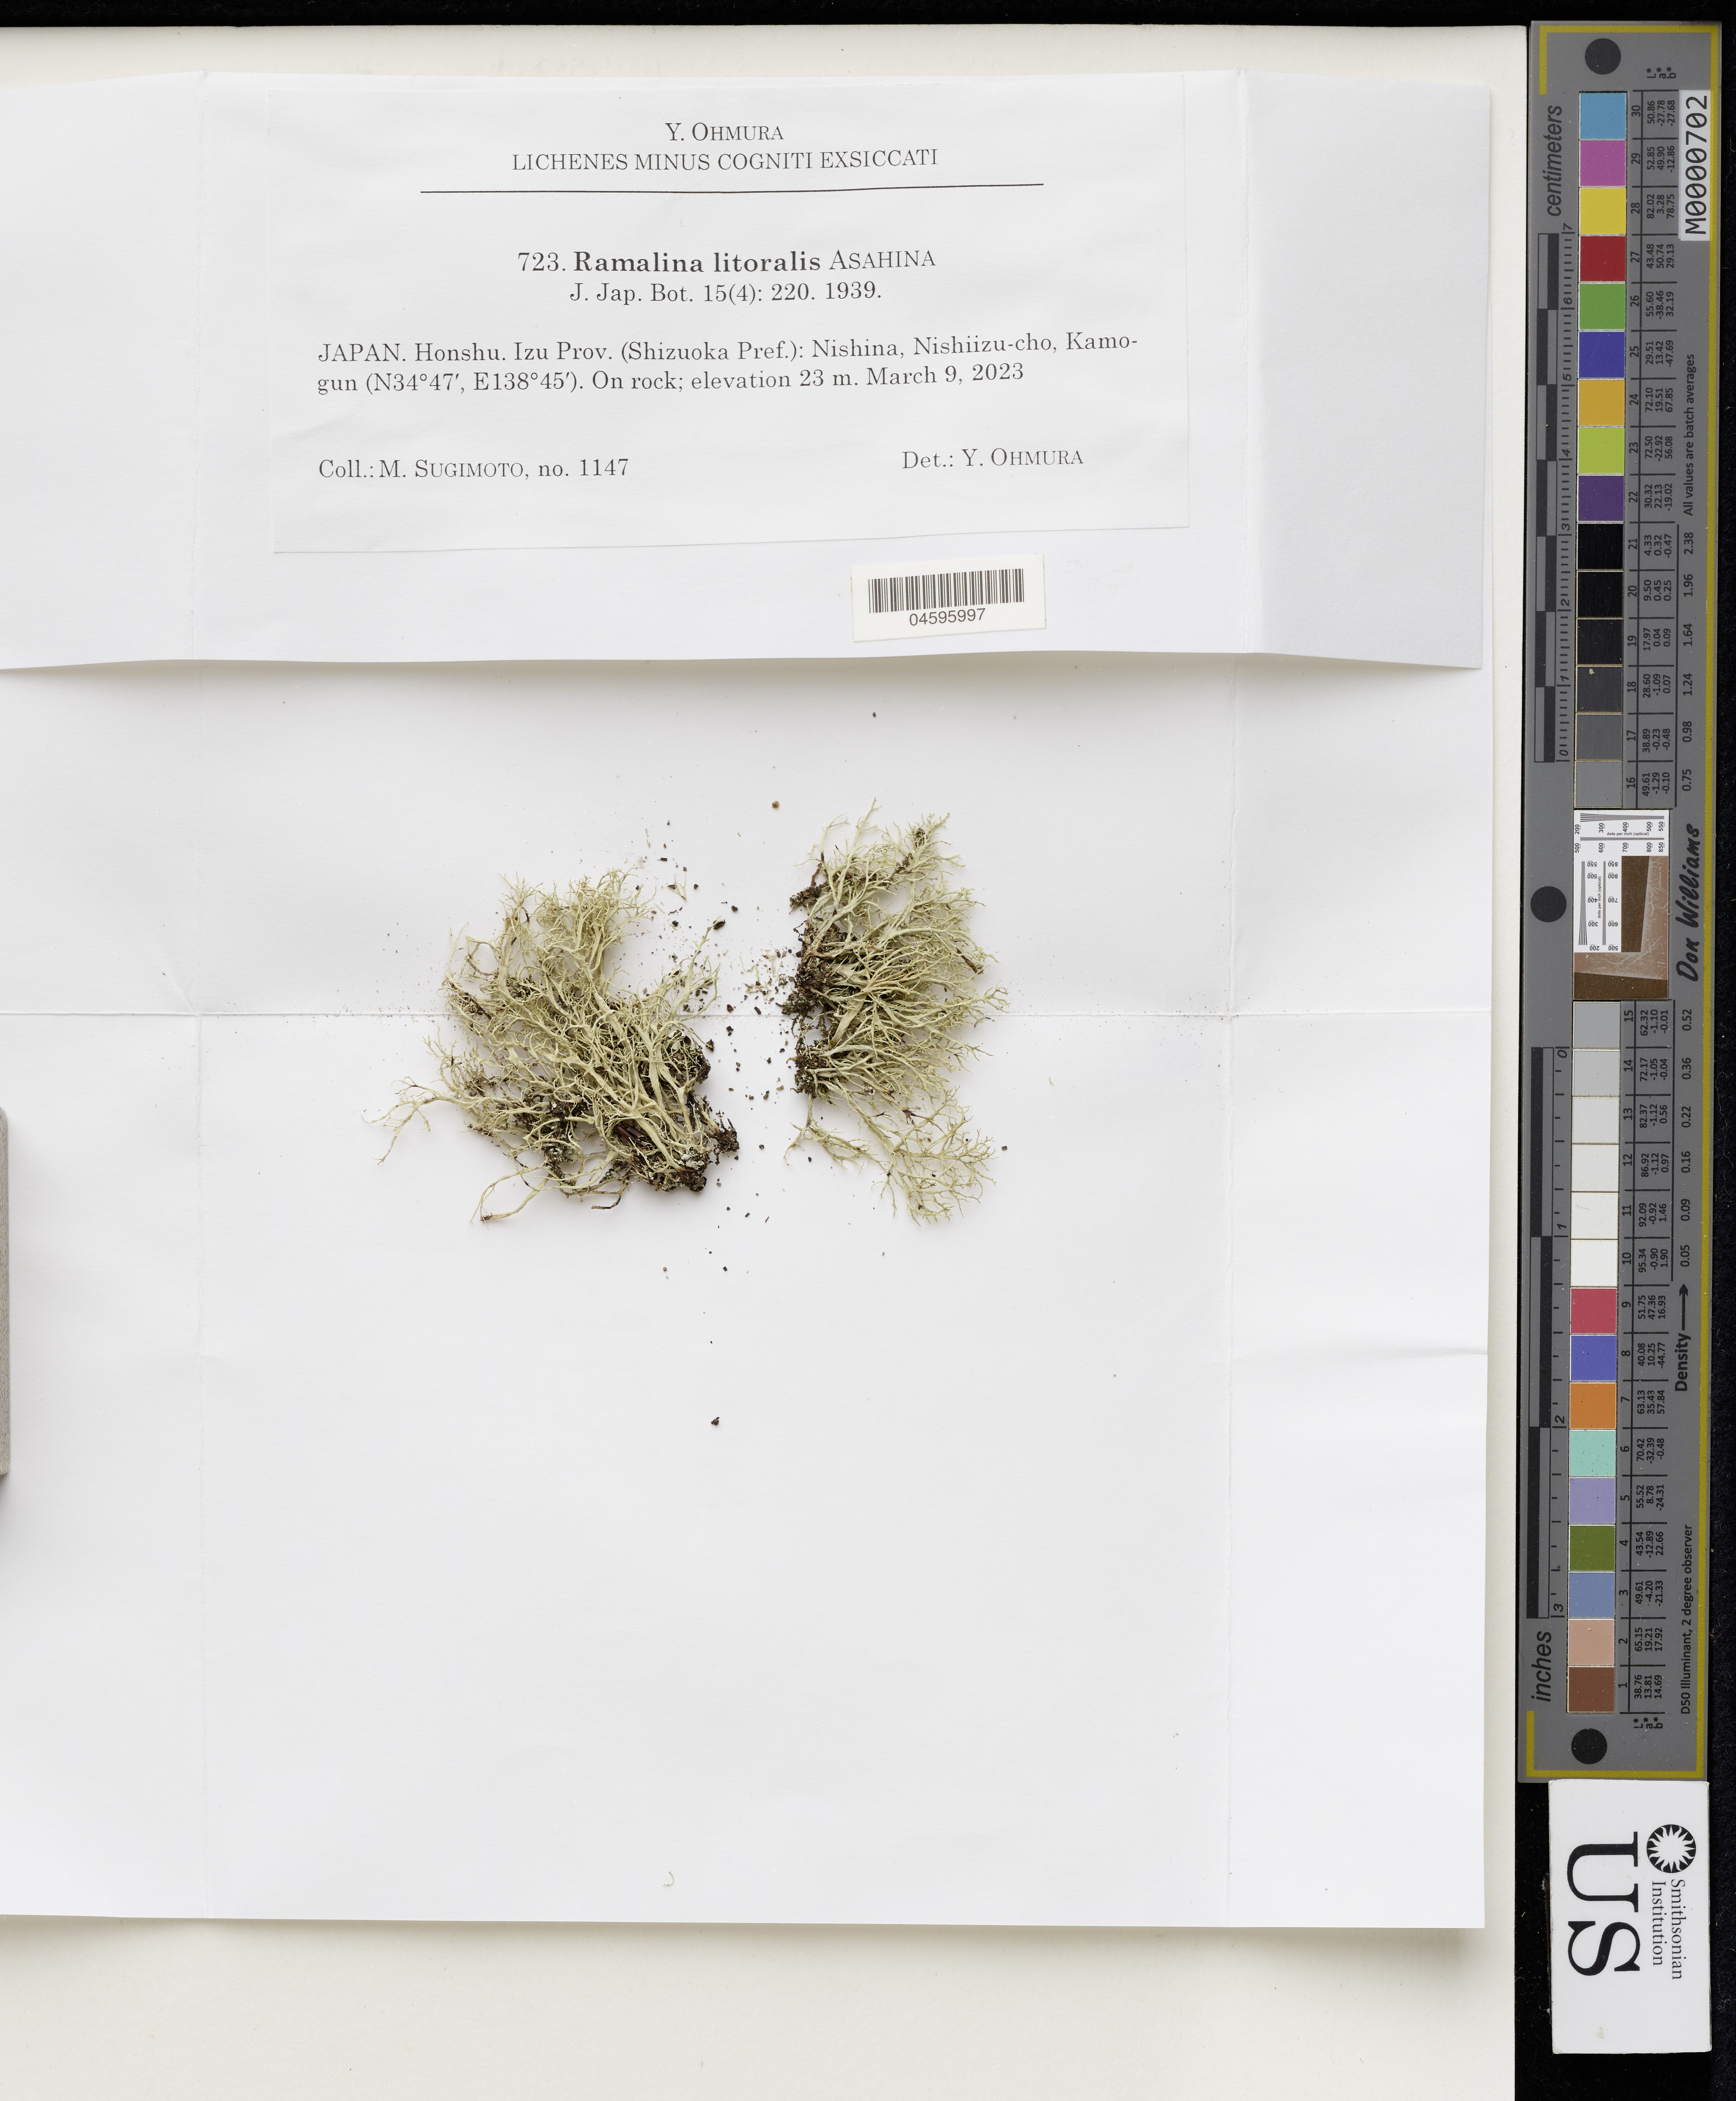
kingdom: Fungi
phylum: Ascomycota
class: Lecanoromycetes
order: Lecanorales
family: Ramalinaceae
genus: Ramalina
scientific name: Ramalina litoralis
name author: Asahina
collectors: M. Sugimoto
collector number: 1147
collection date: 2023-03-09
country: Japan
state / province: Sizuoka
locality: Honshu. Izu Prov. Nishina, Nishiizu-cho, Kamo-gun.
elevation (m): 23